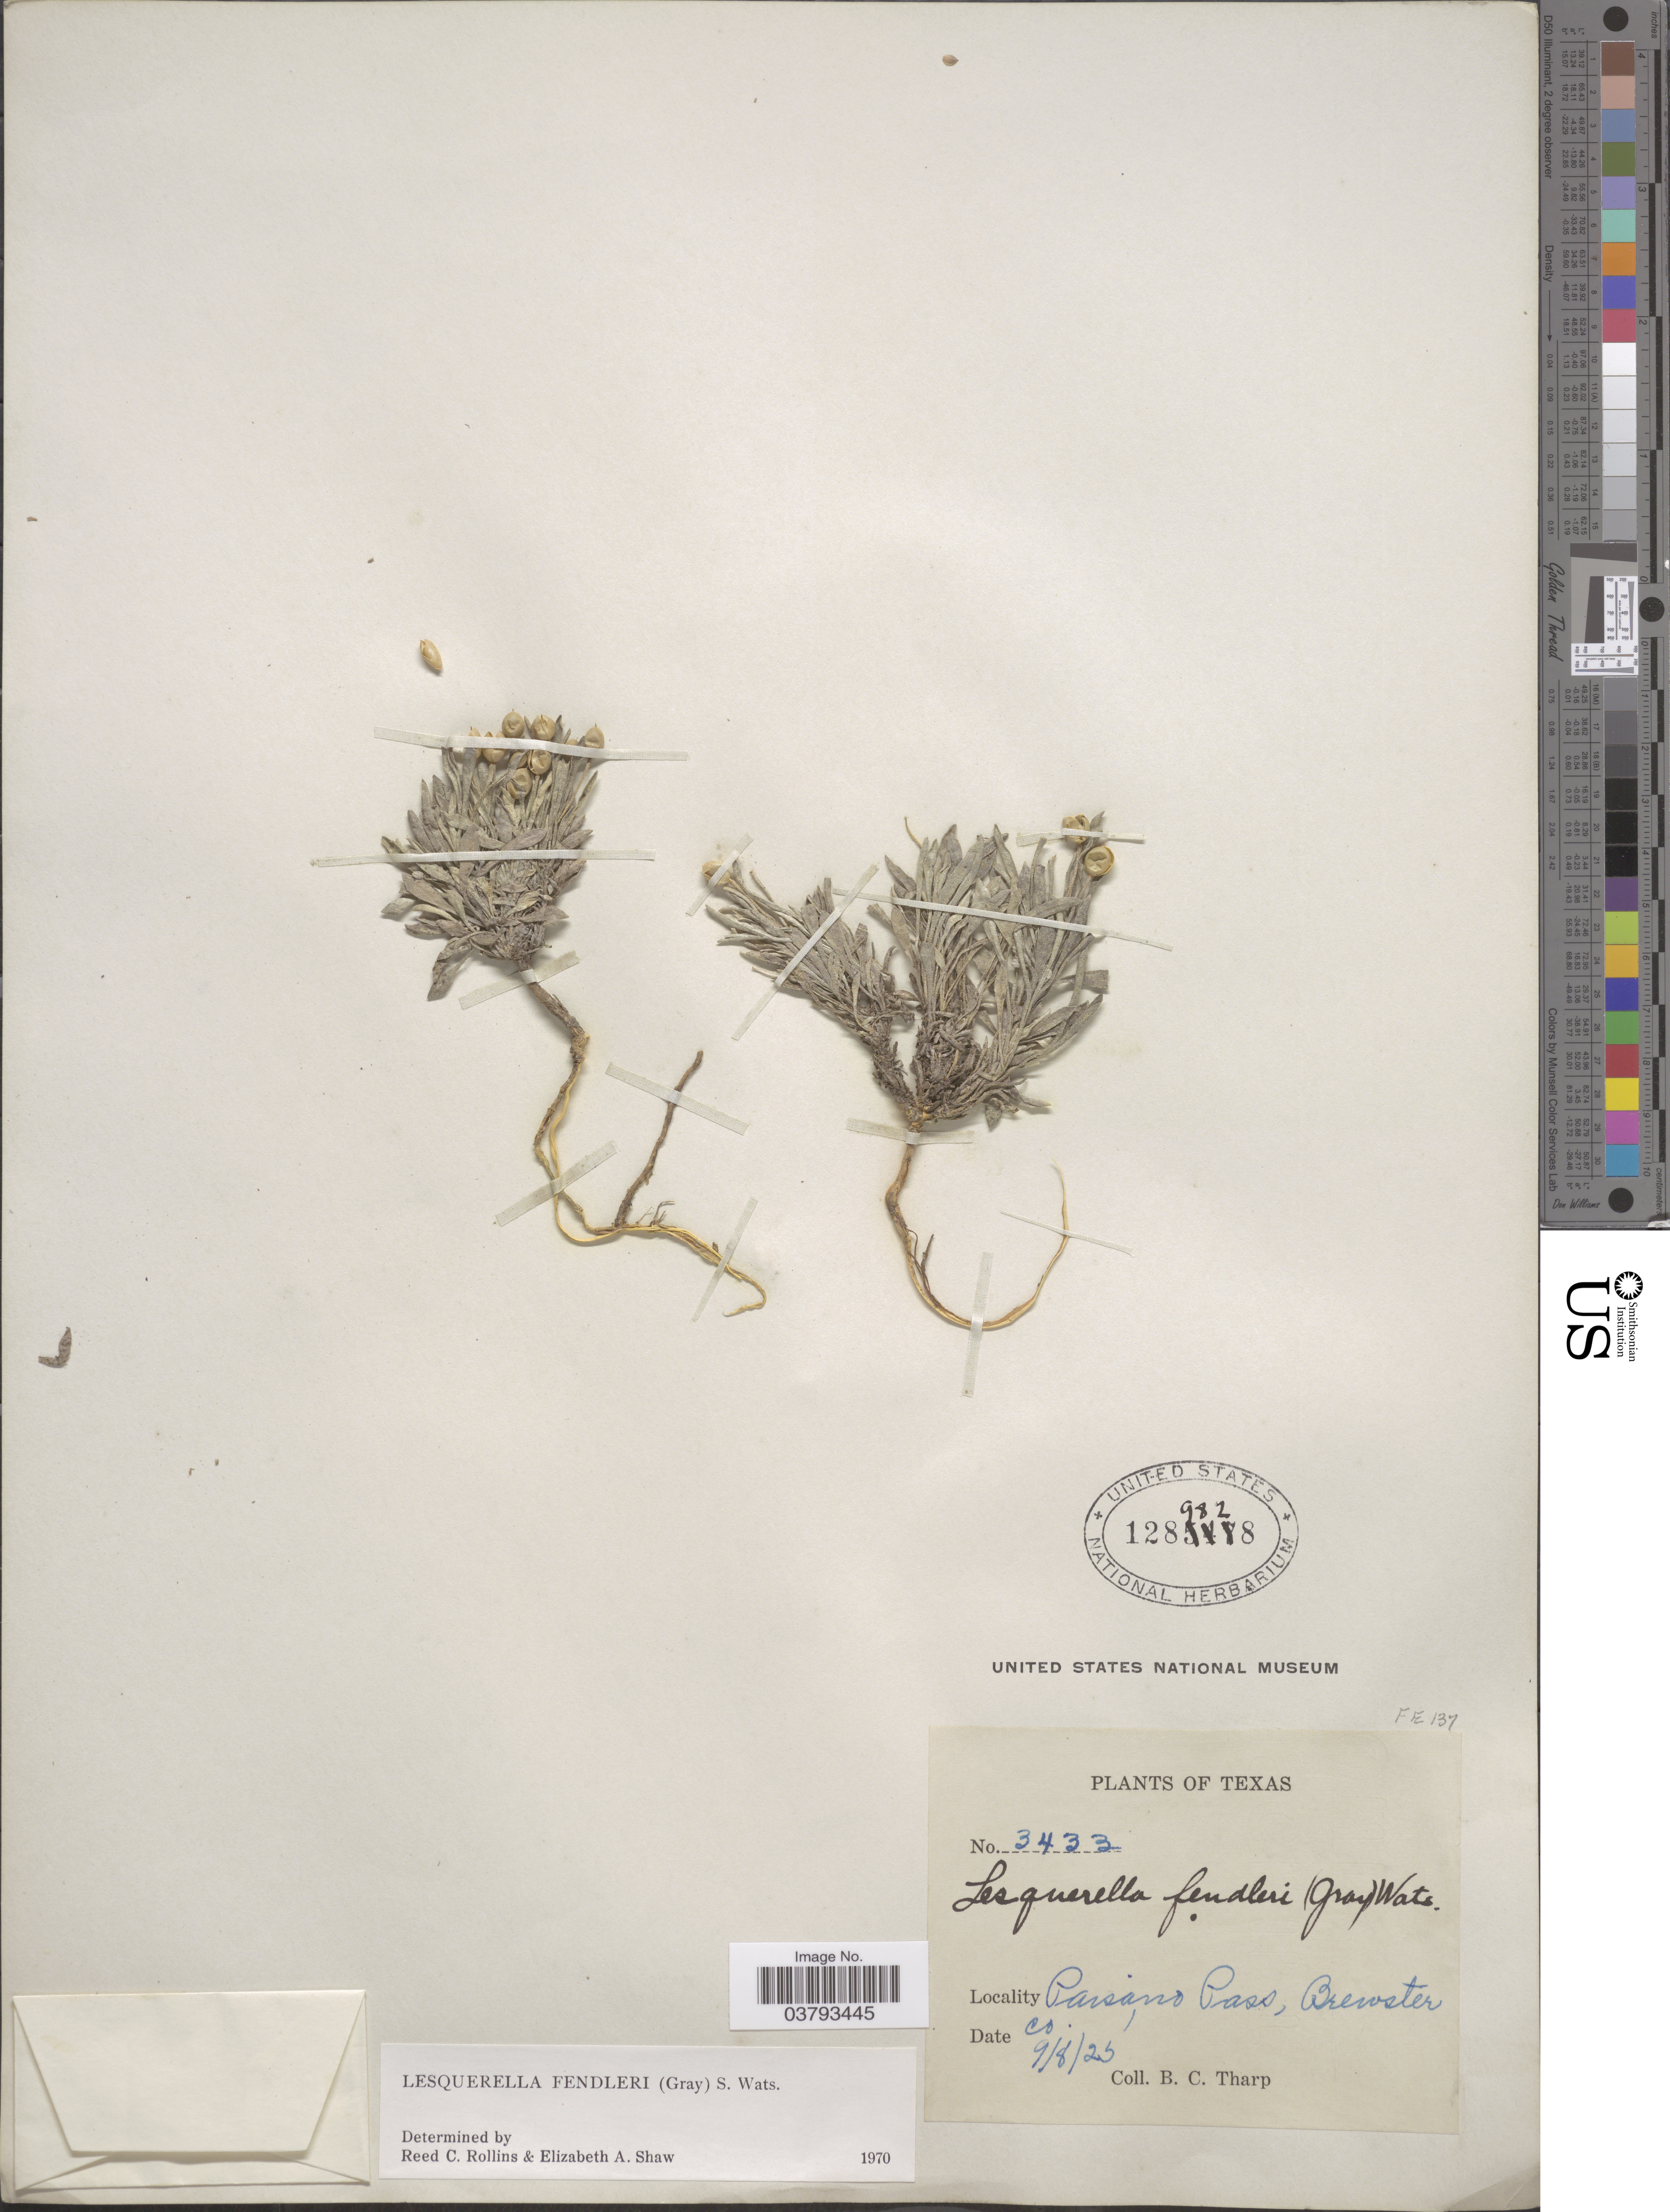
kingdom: Plantae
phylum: Tracheophyta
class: Magnoliopsida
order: Brassicales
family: Brassicaceae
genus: Lesquerella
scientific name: Lesquerella fendleri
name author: (A. Gray) S. Watson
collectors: B. C. Tharp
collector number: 3433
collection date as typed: Transcribed d/m/y: 8/9/23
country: United States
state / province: Texas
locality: Paisano Pass, Brewster Co.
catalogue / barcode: US 1289828